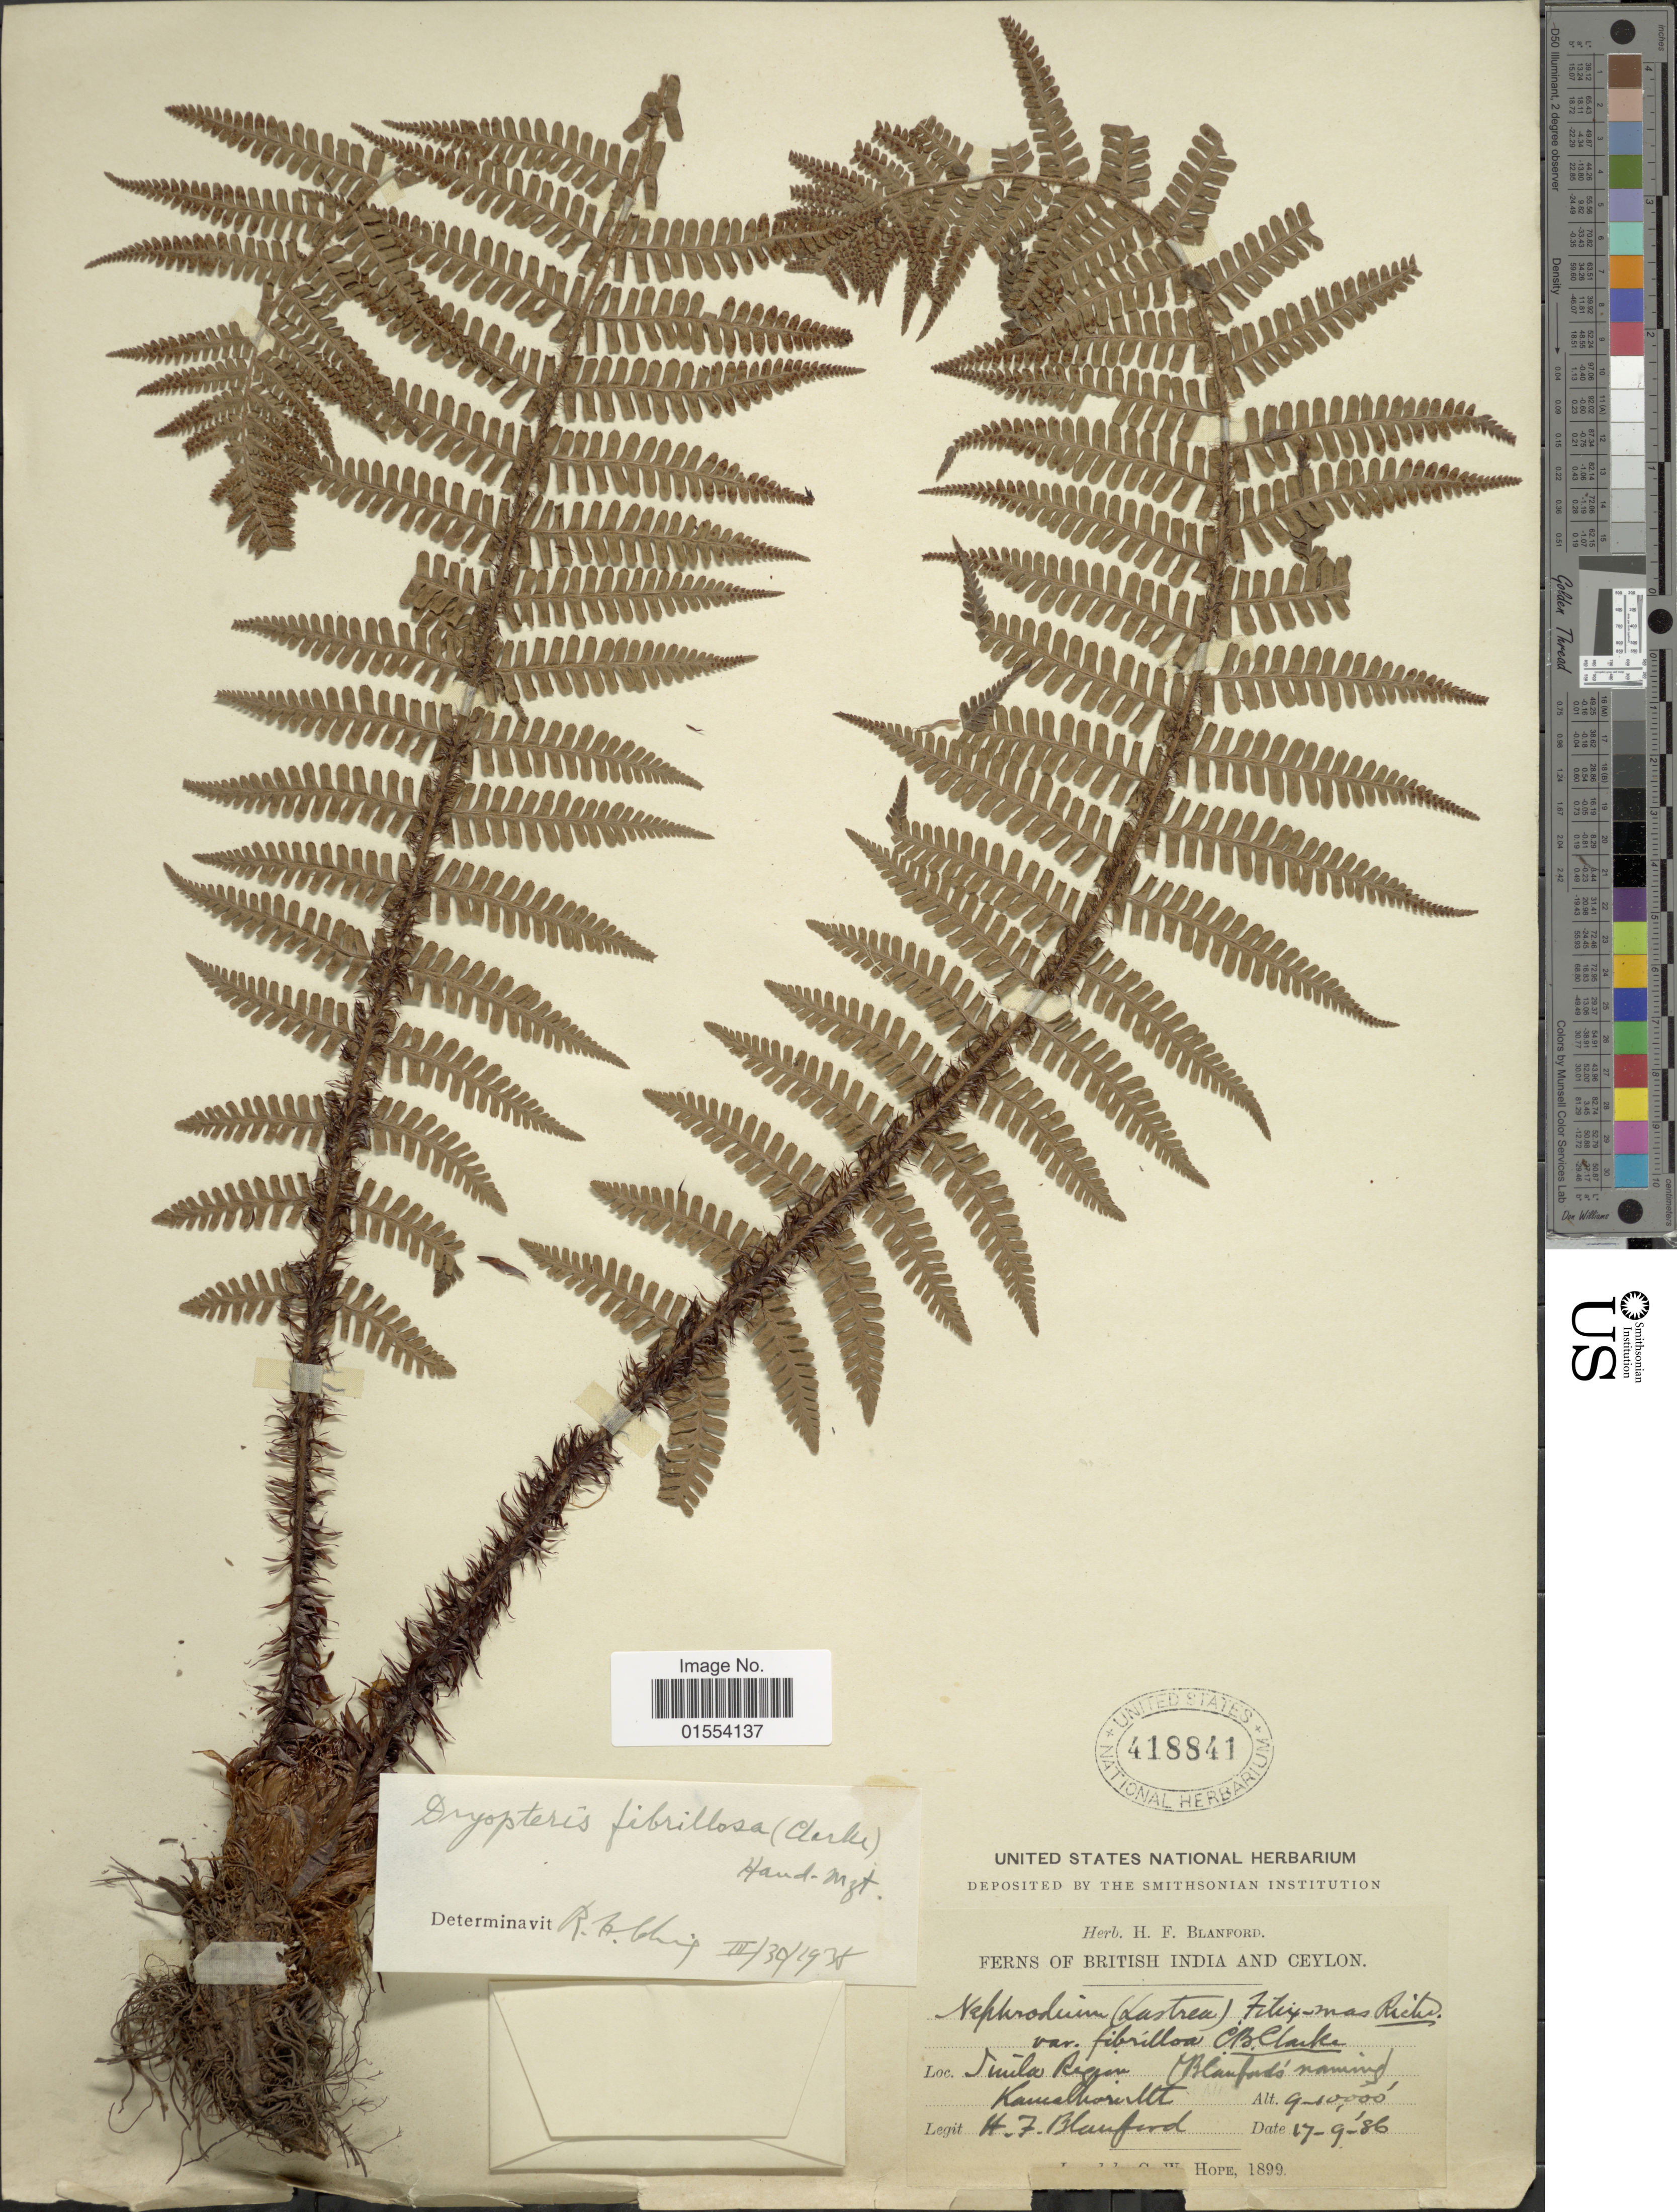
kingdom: Plantae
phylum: Tracheophyta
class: Polypodiopsida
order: Polypodiales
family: Dryopteridaceae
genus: Dryopteris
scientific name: Dryopteris fibrillosa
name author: (Baker) Christ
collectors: H. Blanford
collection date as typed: Transcribed d/m/y: 17/9/86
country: India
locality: British India and Ceylon. Huila Region, Kamalhori Mt.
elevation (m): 2743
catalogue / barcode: US 418841